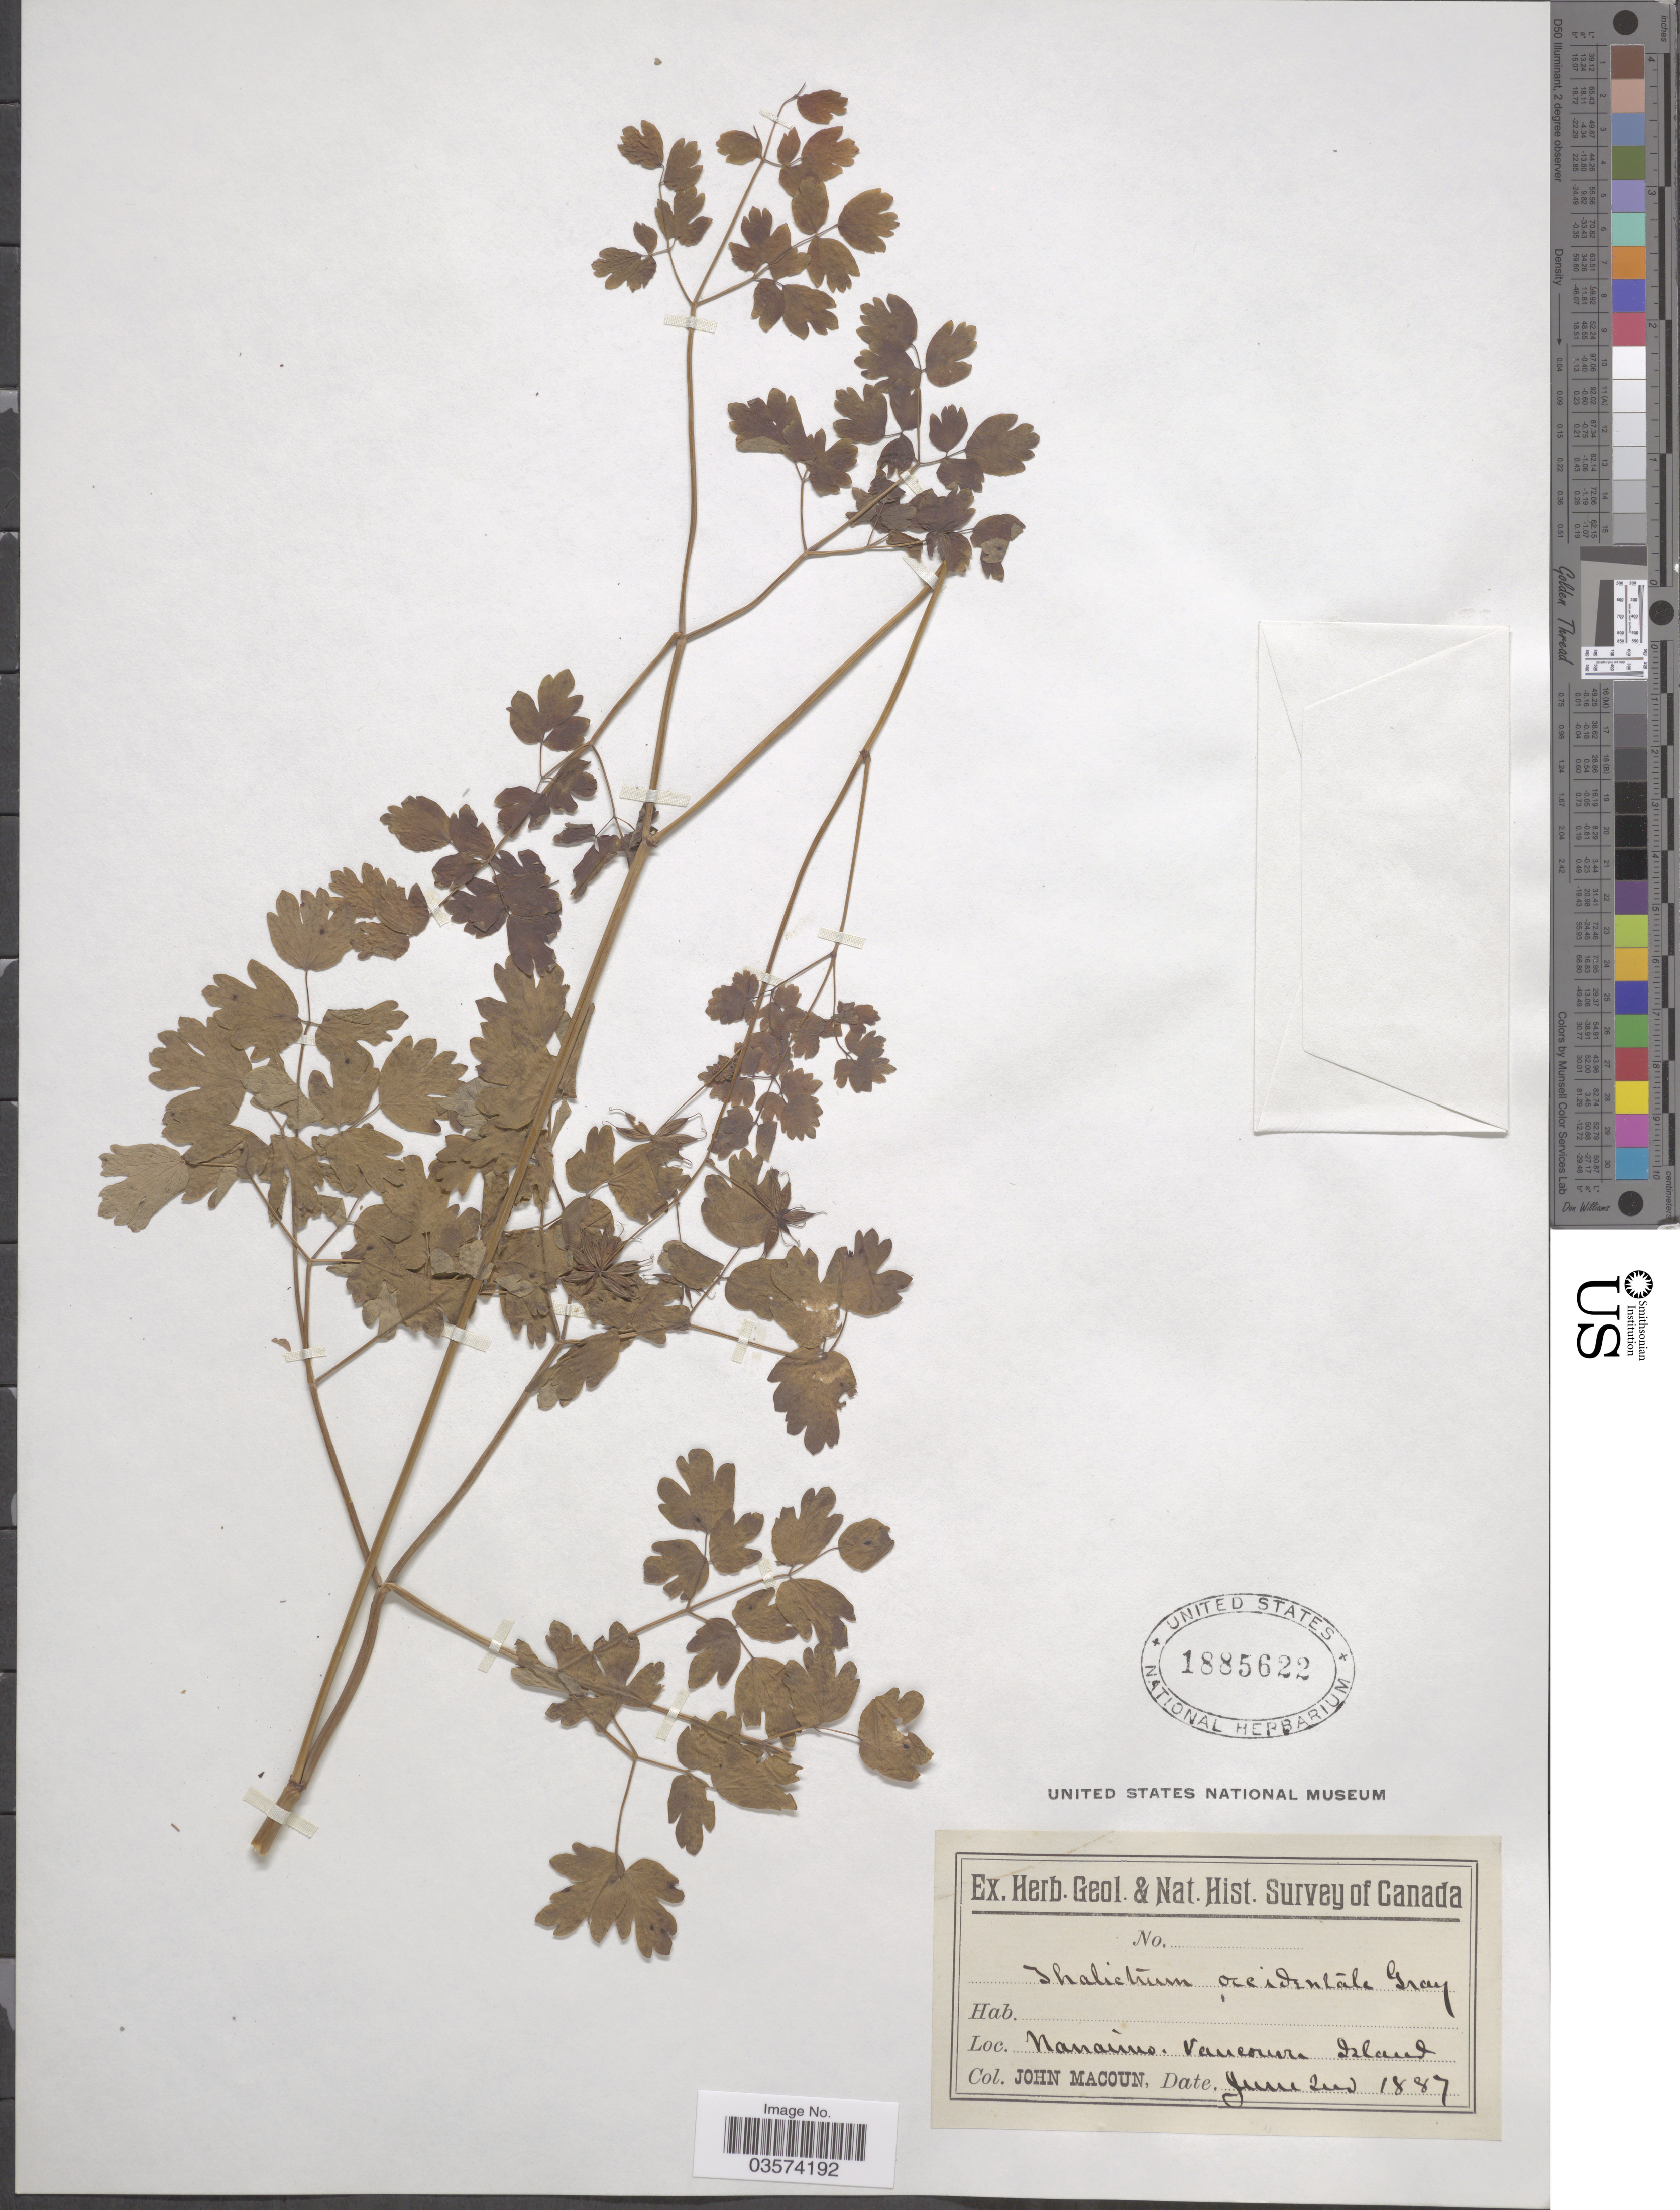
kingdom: Plantae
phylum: Tracheophyta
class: Magnoliopsida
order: Ranunculales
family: Ranunculaceae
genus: Thalictrum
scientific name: Thalictrum occidentale var. palousense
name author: H. St. John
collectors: J. Macoun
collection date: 1887-06-02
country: Canada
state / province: British Columbia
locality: Nanaimo. Vancouver Island.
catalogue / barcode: US 1885622